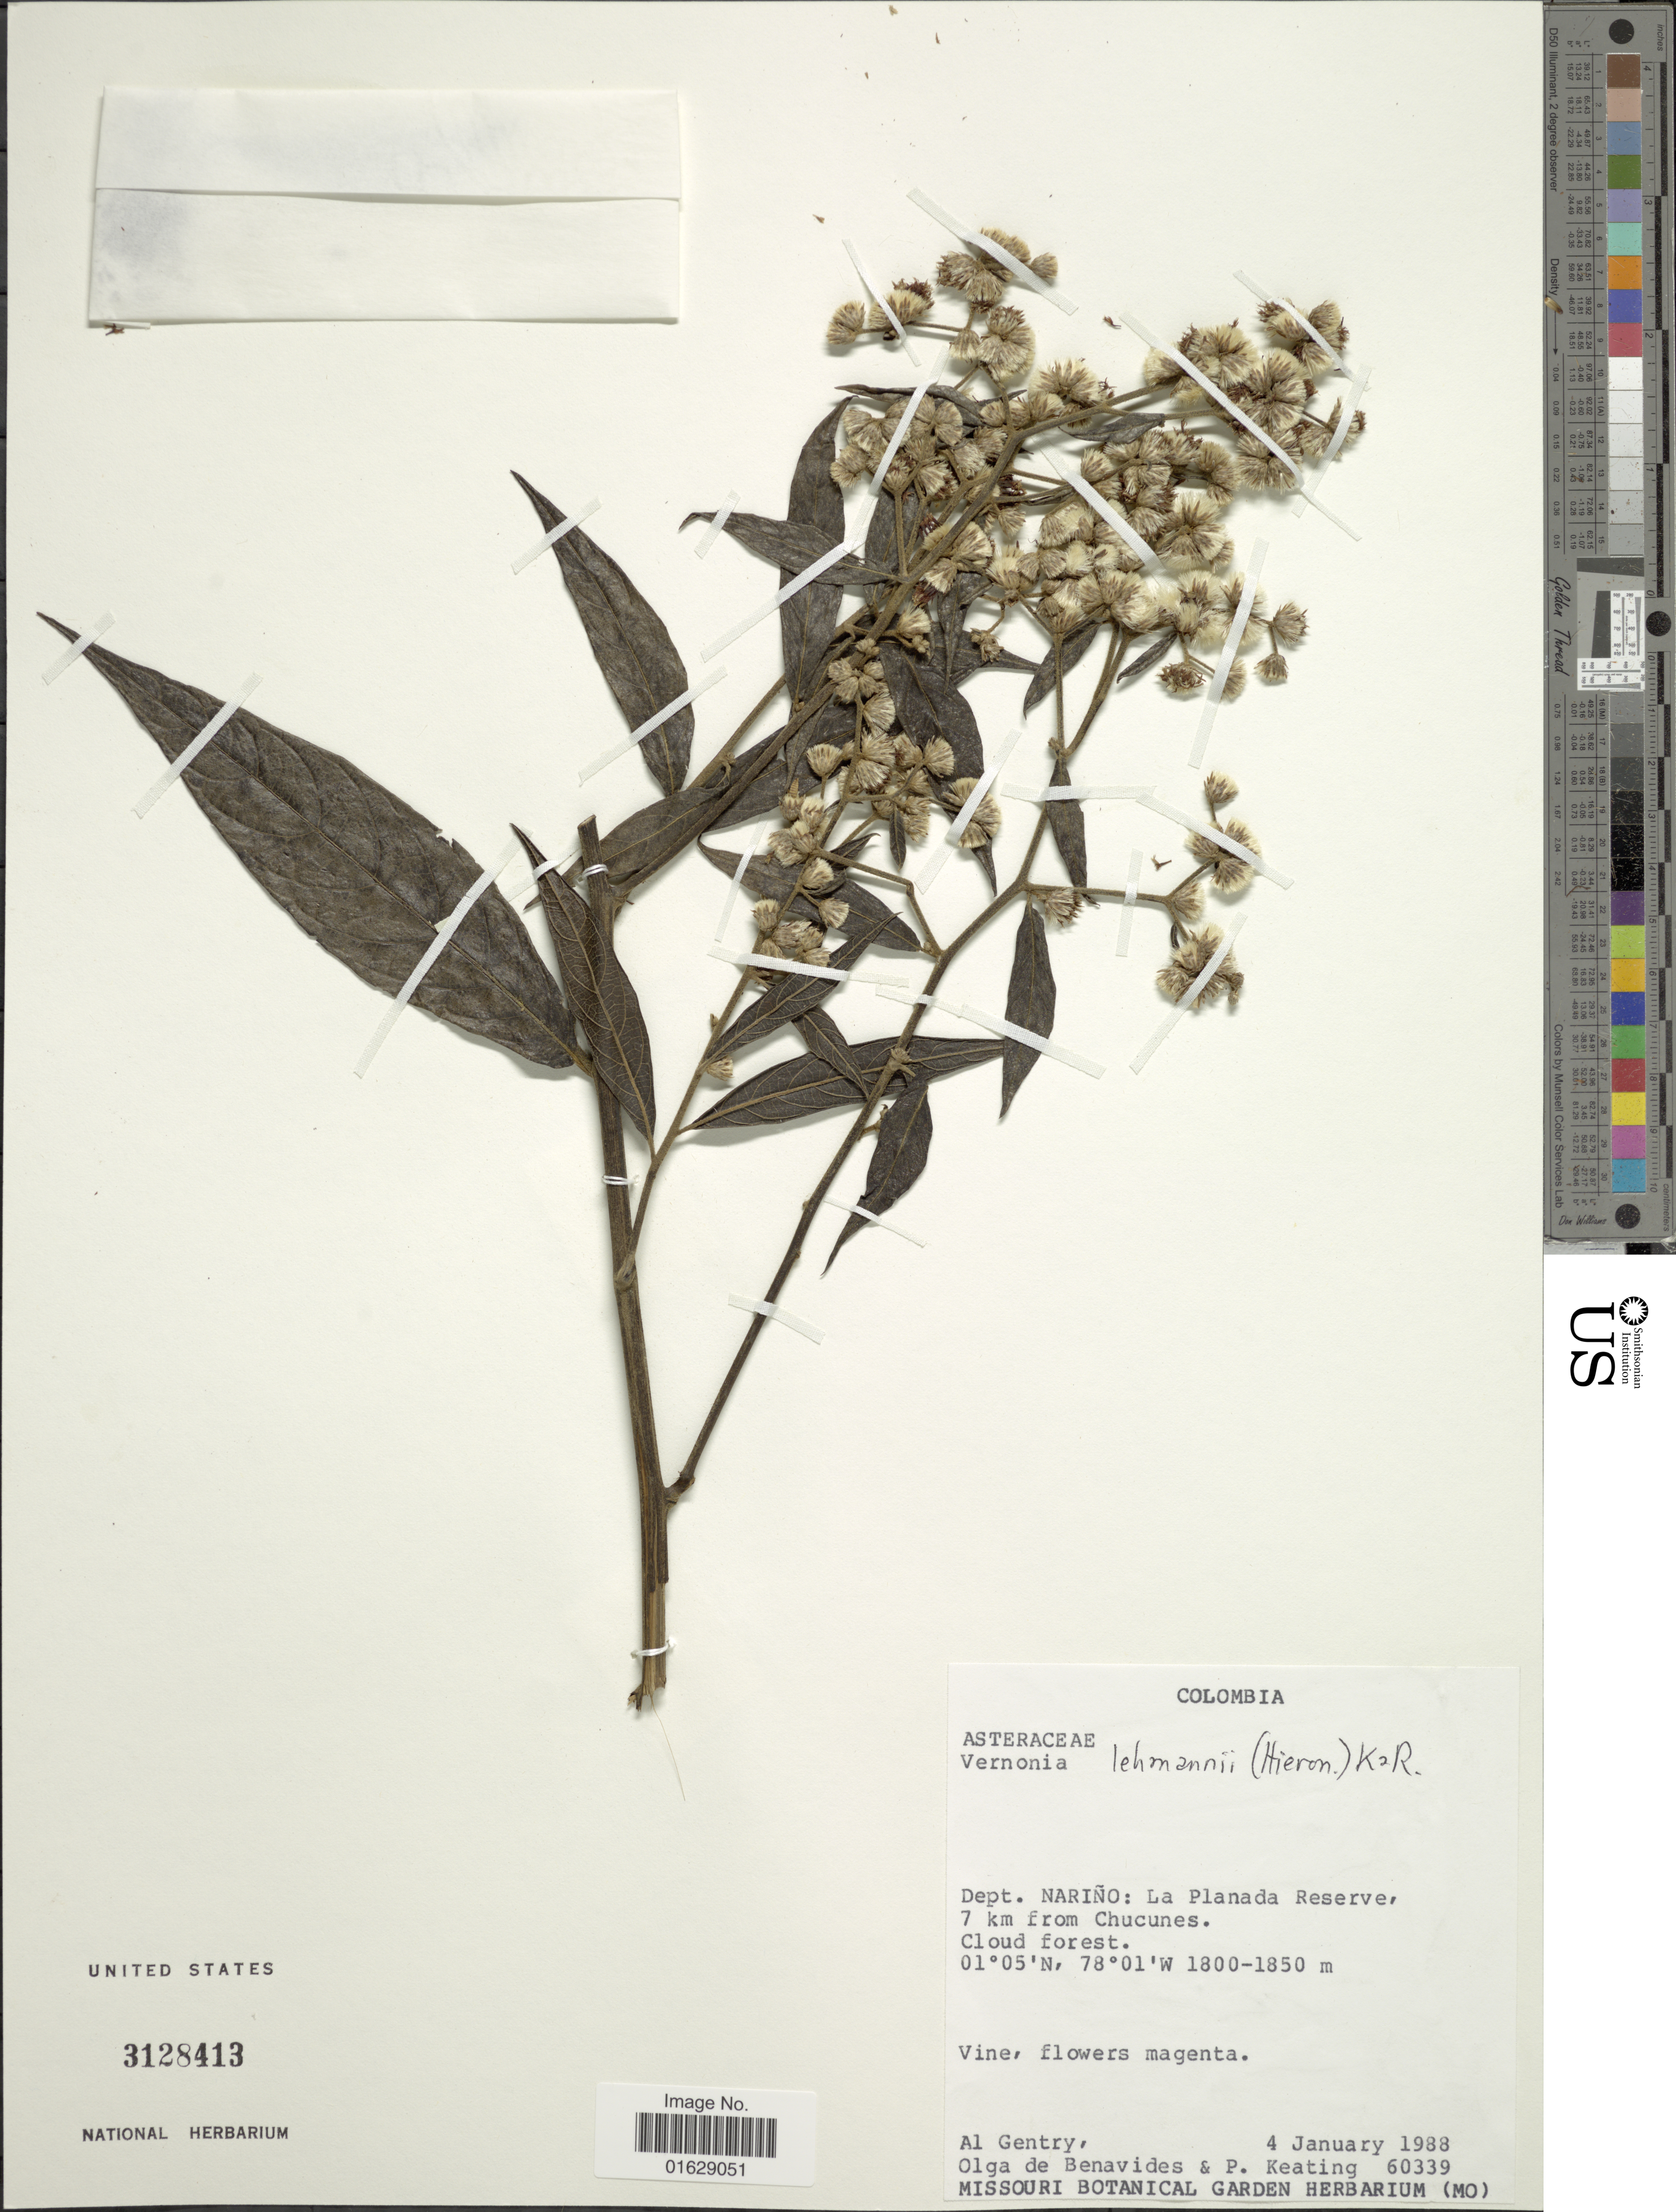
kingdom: Plantae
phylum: Tracheophyta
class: Magnoliopsida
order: Asterales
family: Asteraceae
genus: Lepidaploa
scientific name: Lepidaploa lehmannii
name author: (Hieron.) H. Rob.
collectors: A. H. Gentry, Olga S. de Benavides & P. Keating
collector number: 60339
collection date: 1988-01-04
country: Colombia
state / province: Nariño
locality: La Planada Reserve, 7 km from Chucunes.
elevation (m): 1800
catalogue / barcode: US 3128413